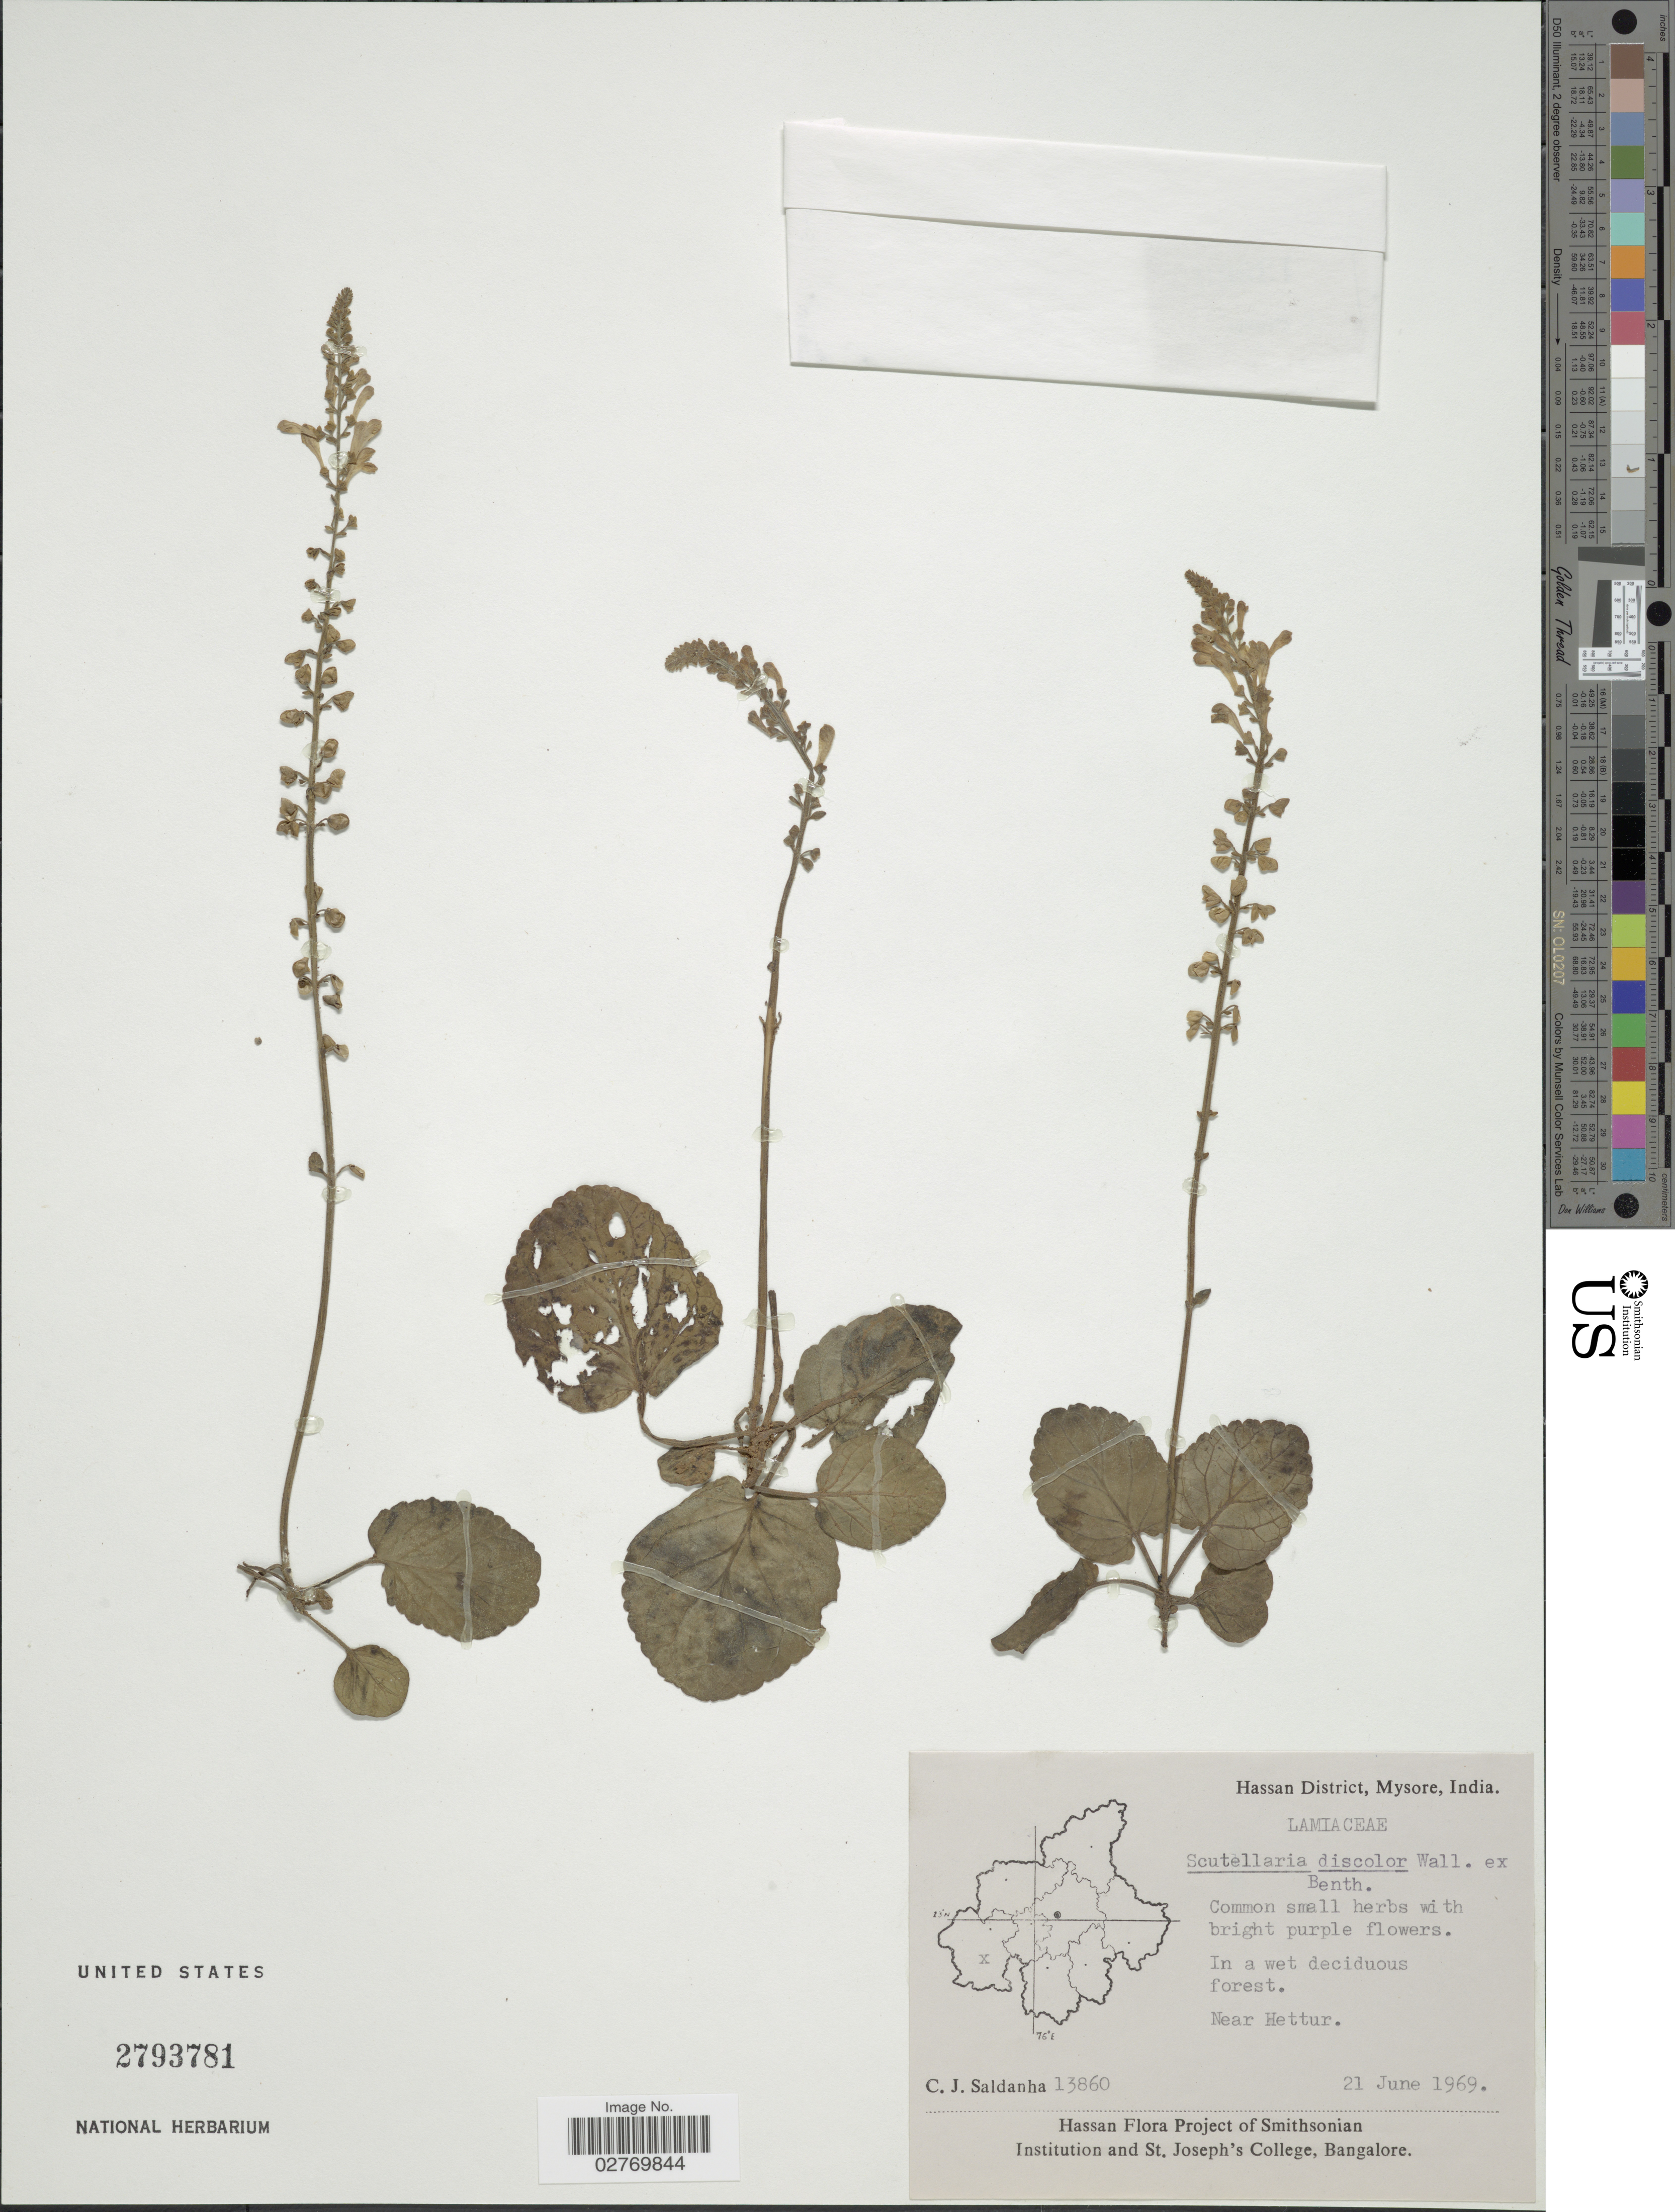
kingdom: Plantae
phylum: Tracheophyta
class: Magnoliopsida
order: Lamiales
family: Lamiaceae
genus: Scutellaria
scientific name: Scutellaria discolor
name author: Colebr.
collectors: C. J. Saldanha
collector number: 13860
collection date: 1969-06-21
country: India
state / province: Karnataka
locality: Hassan District, Mysore. Near Hettur.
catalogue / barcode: US 2793781